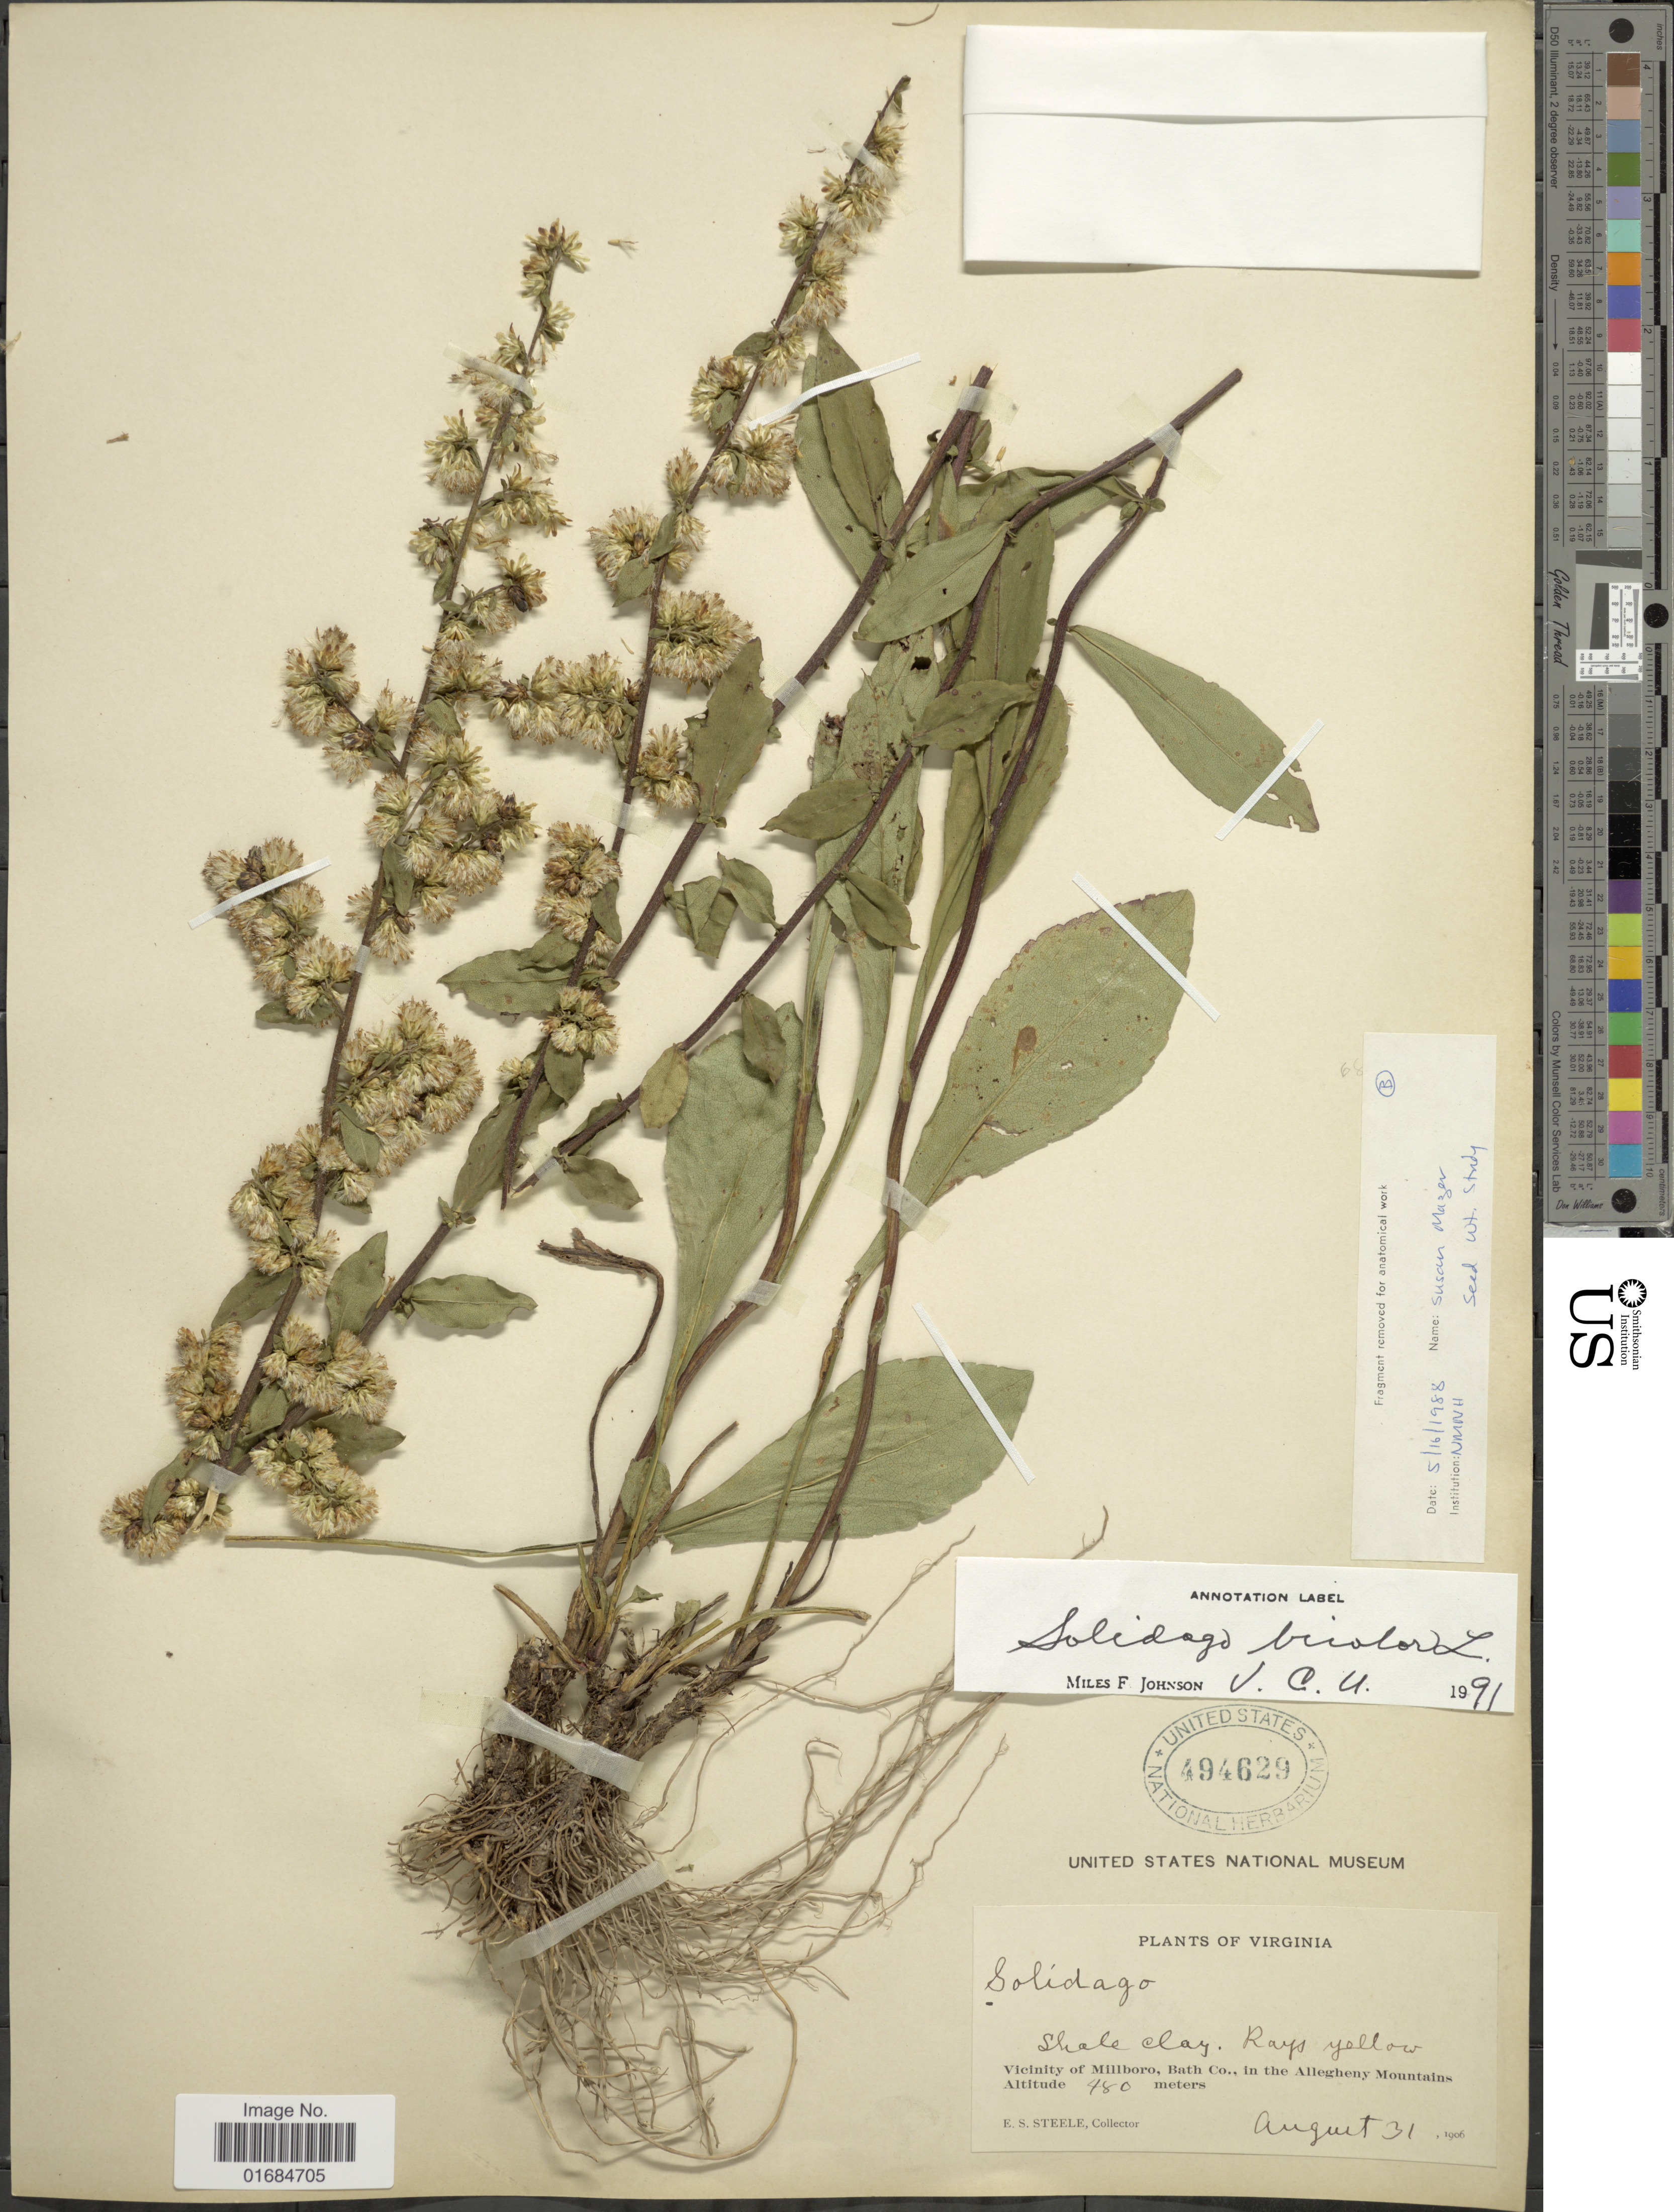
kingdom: Plantae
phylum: Tracheophyta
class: Magnoliopsida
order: Asterales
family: Asteraceae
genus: Solidago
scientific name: Solidago bicolor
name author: L.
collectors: E. Steele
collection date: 1906-08-31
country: United States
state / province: Virginia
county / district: Bath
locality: Vicinity of Millboro, Bath Co., in the Allegheny Mountains.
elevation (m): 480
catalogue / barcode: US 494629